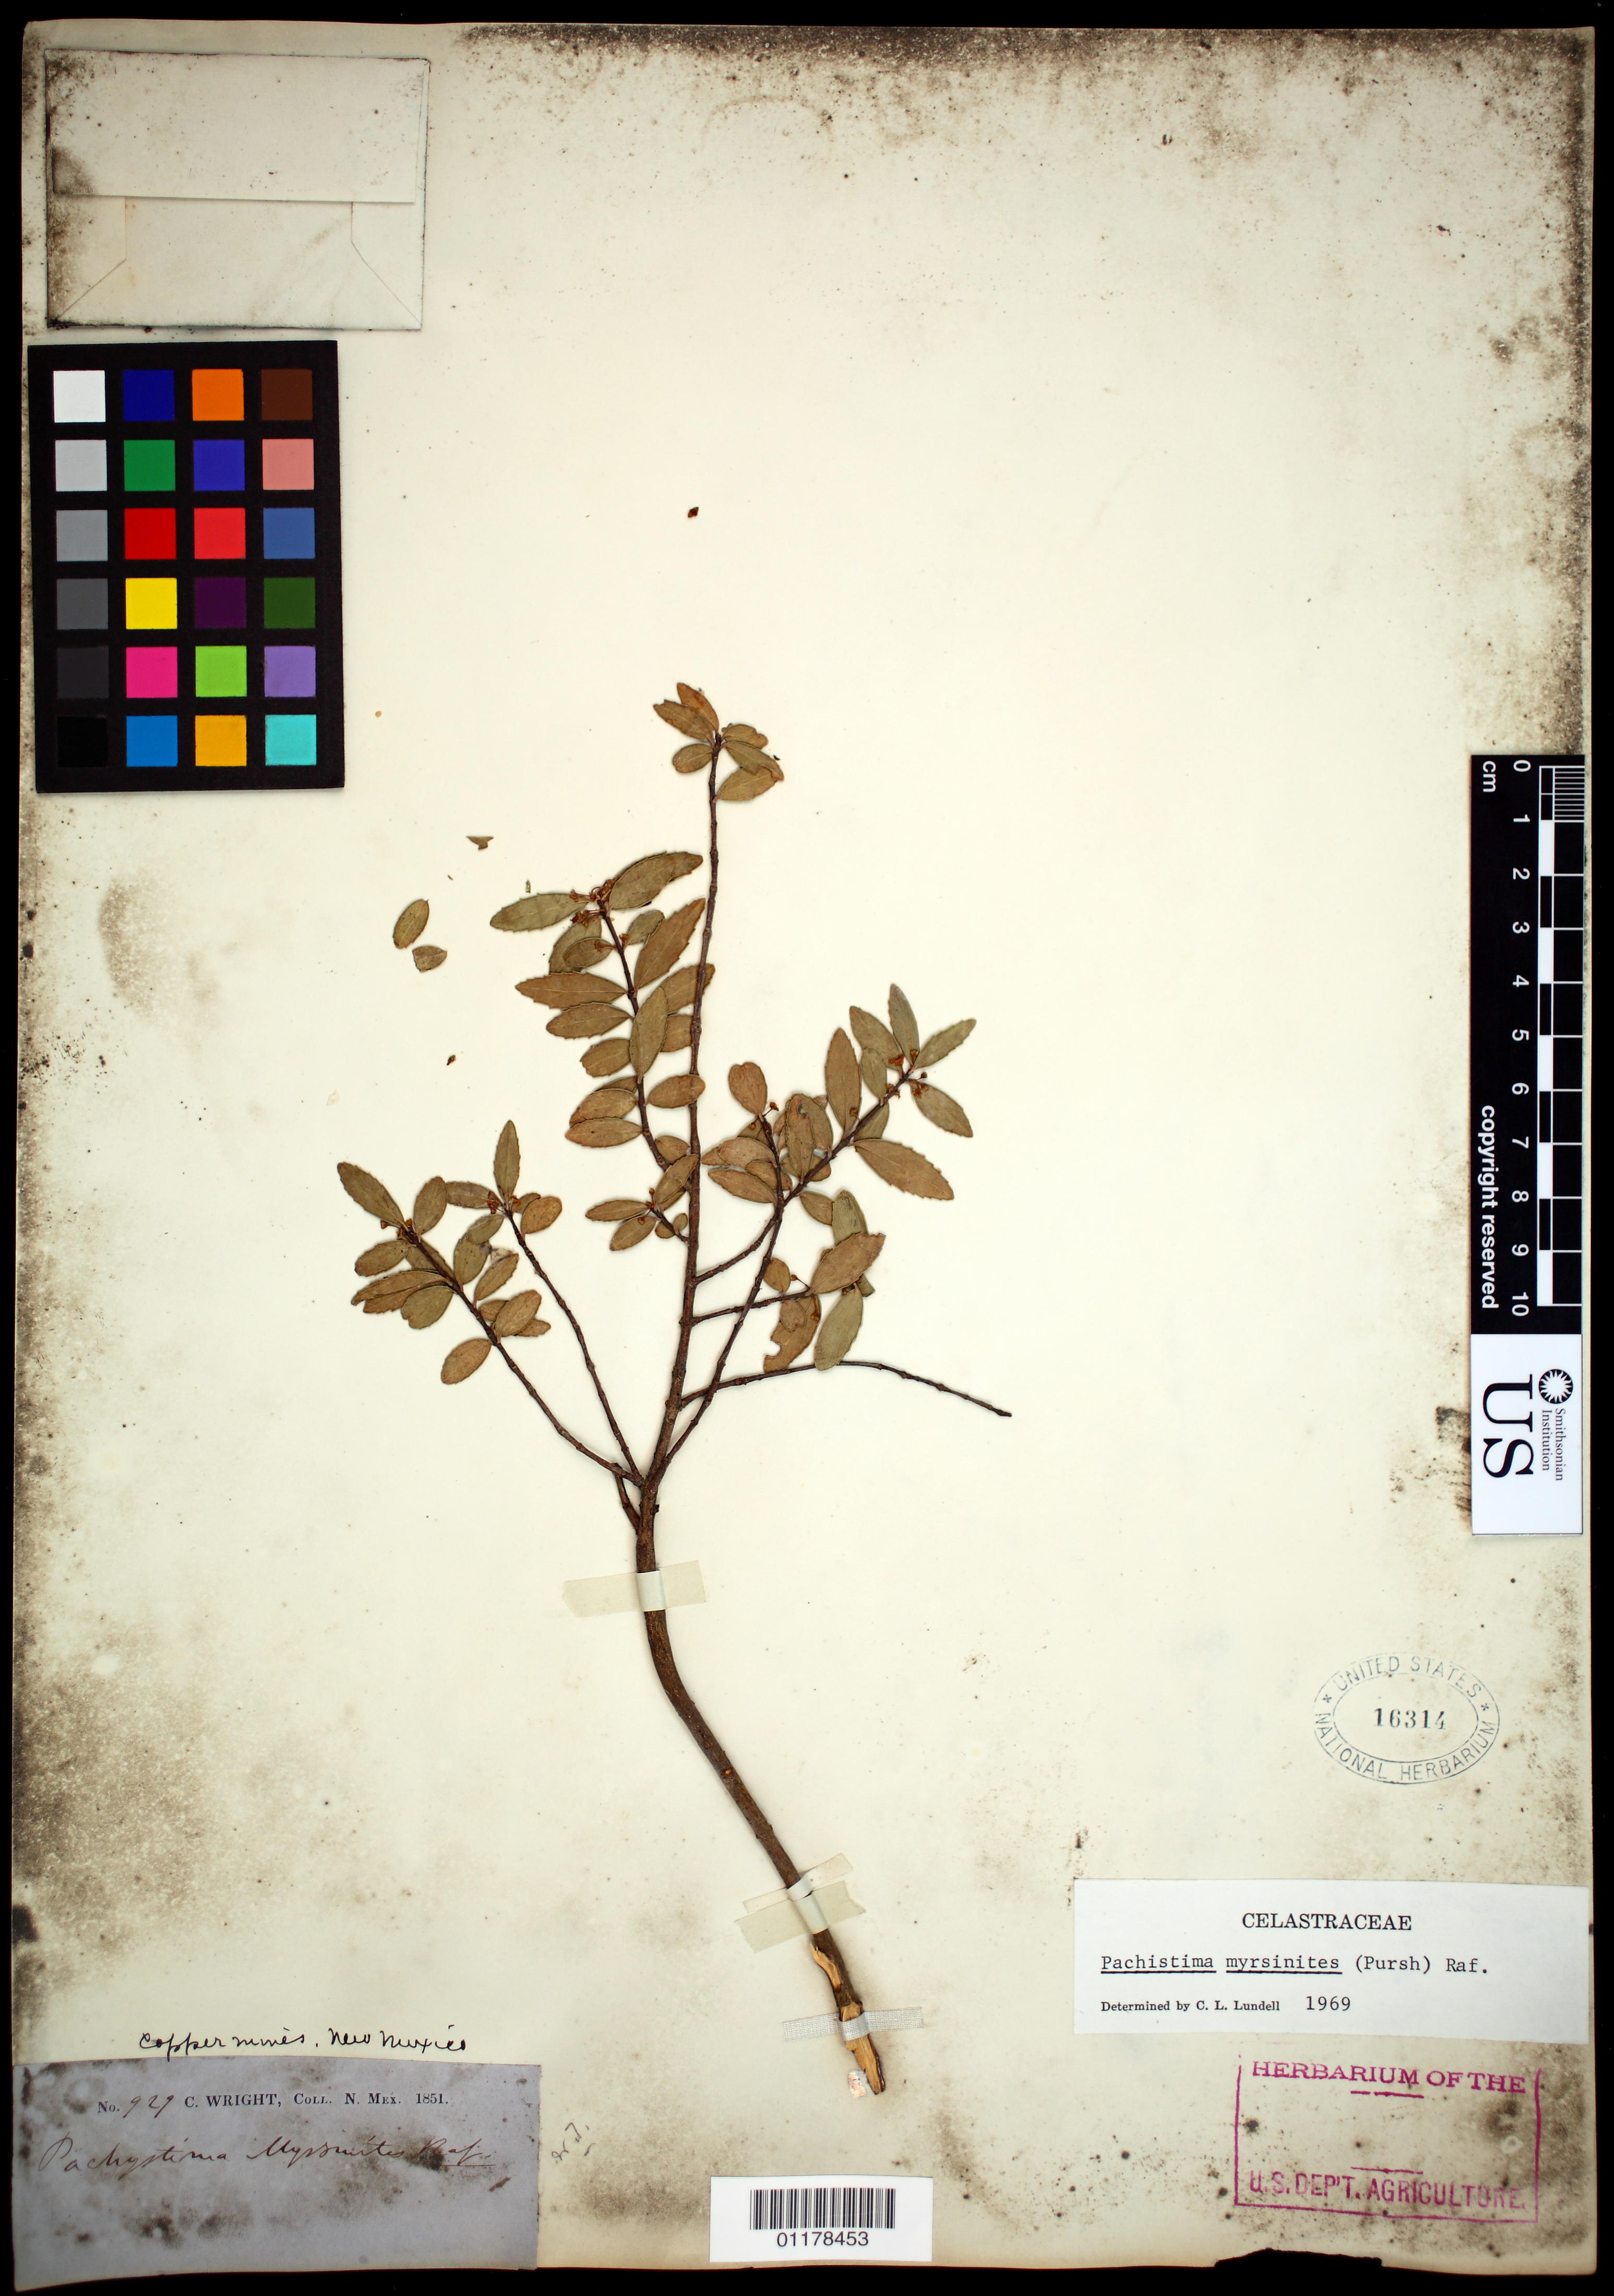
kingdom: Plantae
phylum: Tracheophyta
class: Magnoliopsida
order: Celastrales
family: Celastraceae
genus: Paxistima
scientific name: Paxistima myrsinites subsp. myrsinites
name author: (Pursh) Raf.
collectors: C. Wright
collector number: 929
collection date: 1851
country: United States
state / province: New Mexico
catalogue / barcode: US 16314